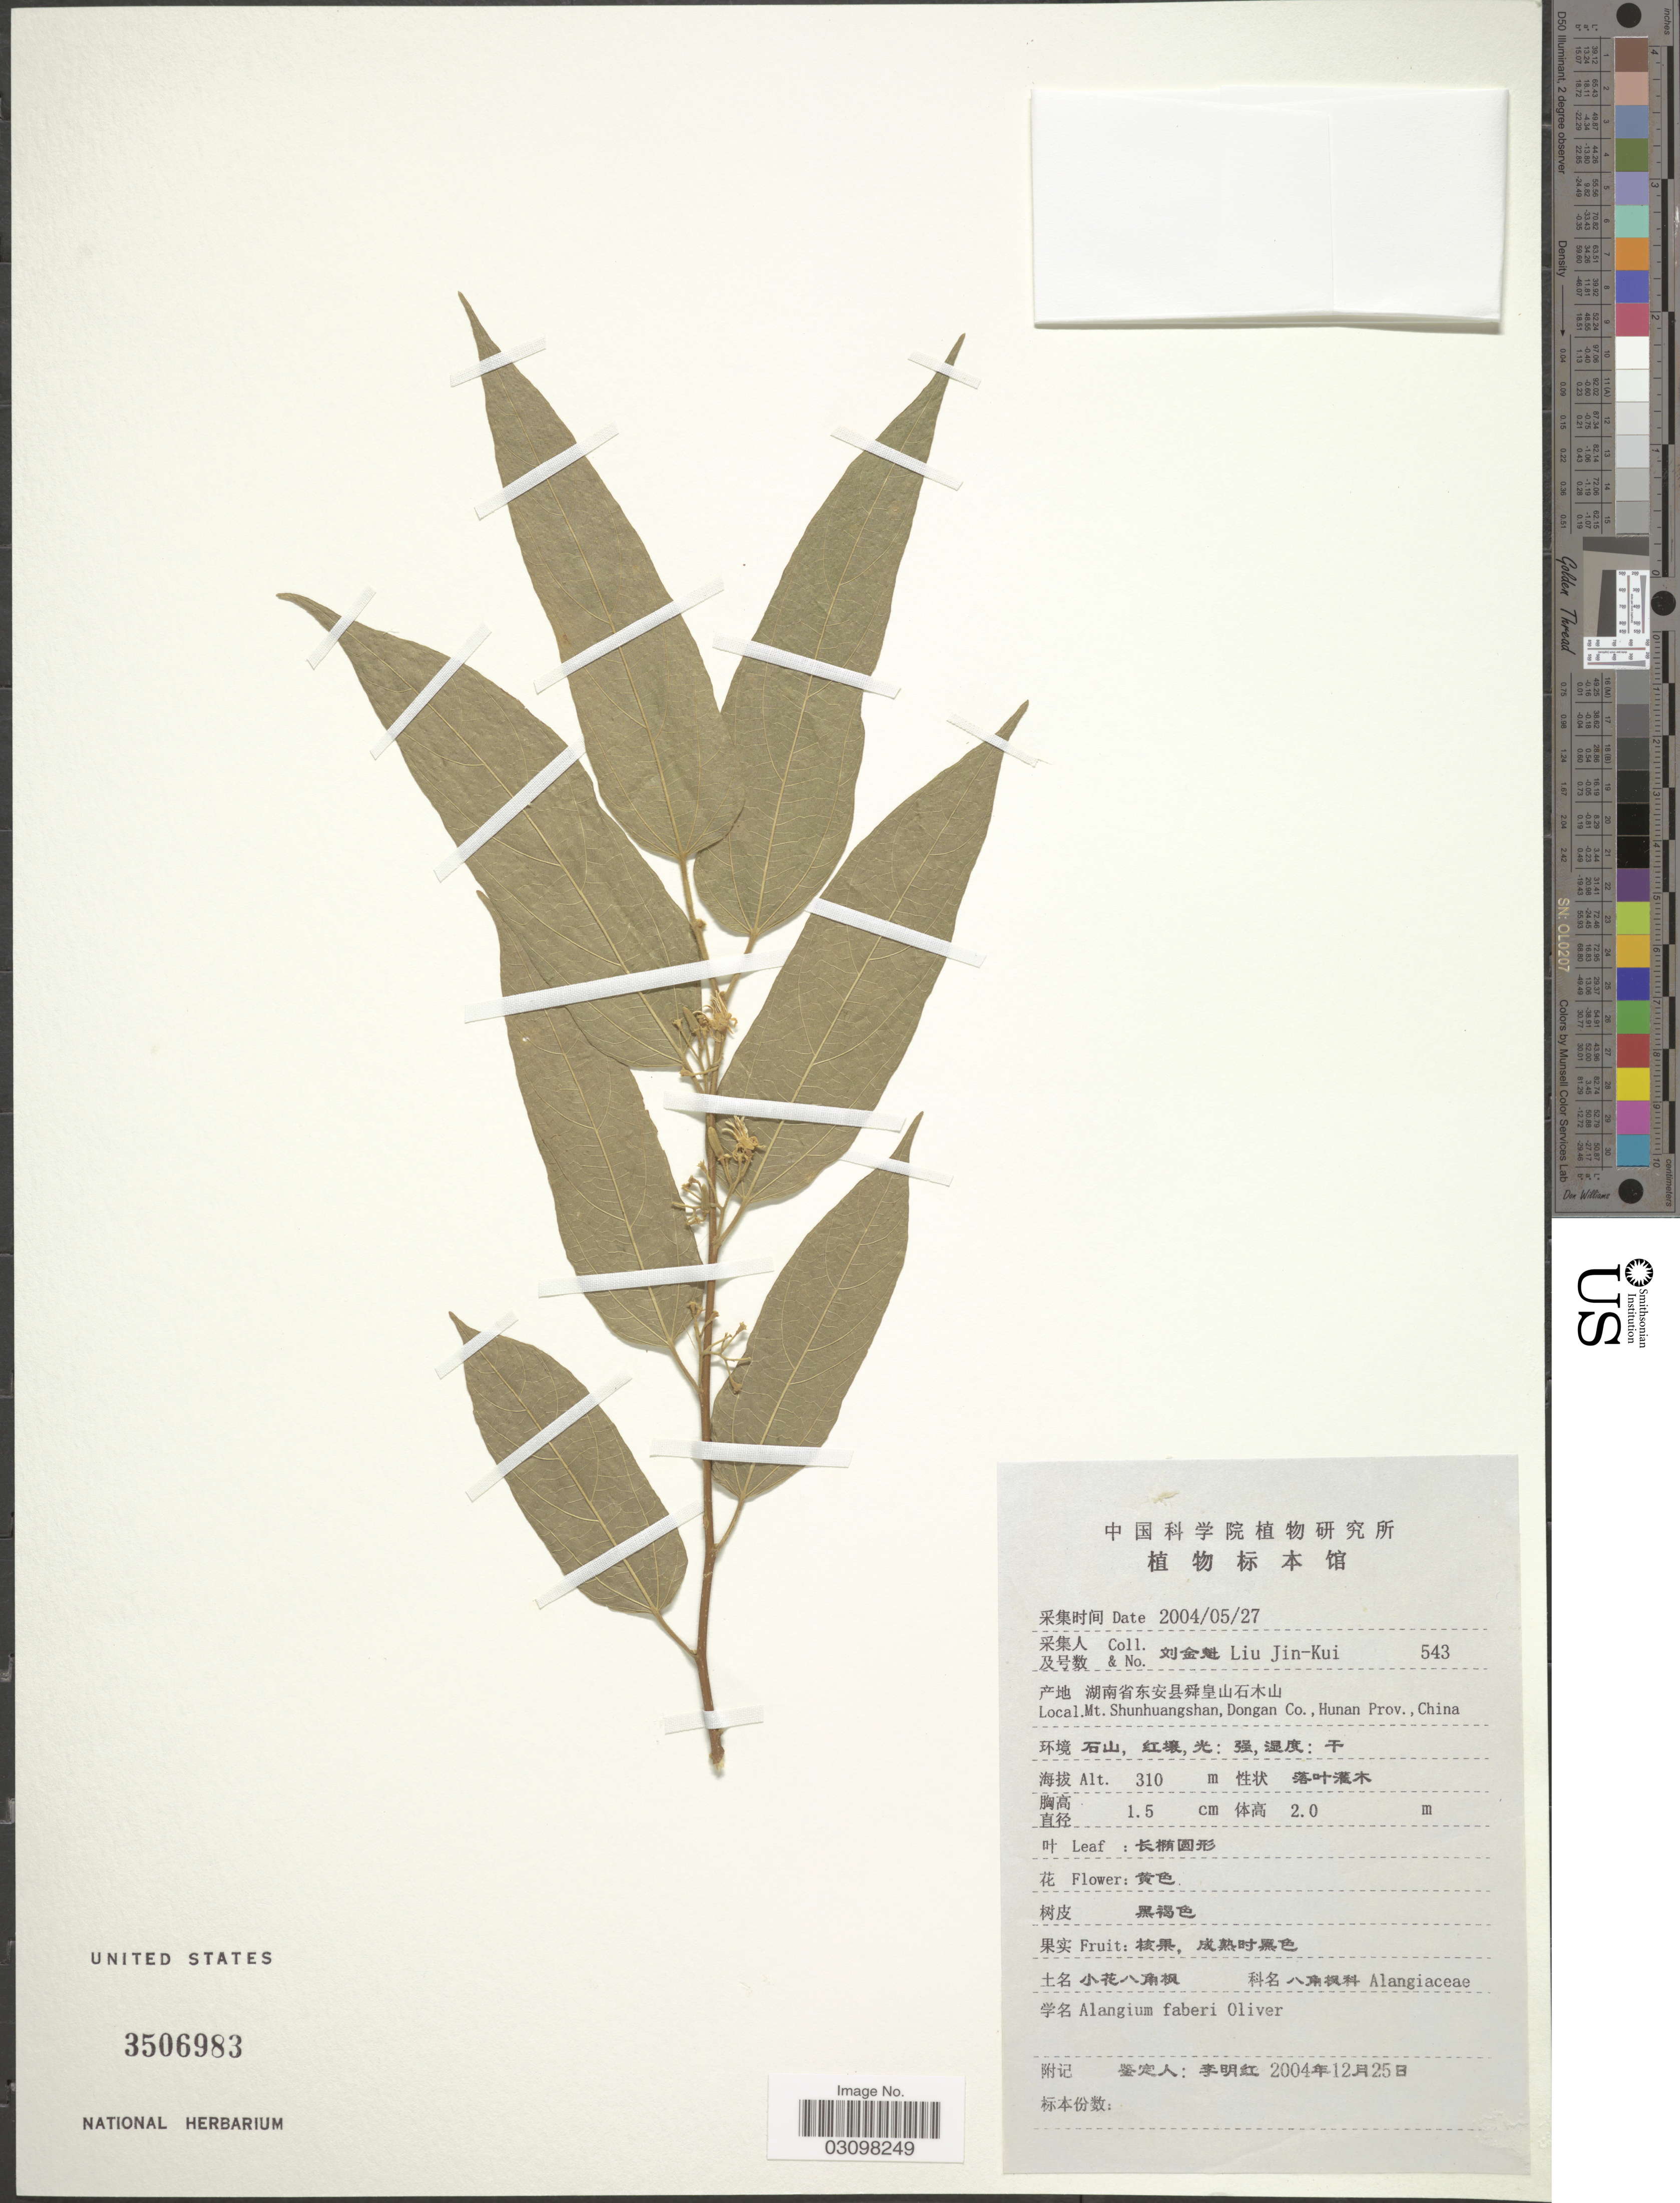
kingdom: Plantae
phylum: Tracheophyta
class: Magnoliopsida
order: Cornales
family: Cornaceae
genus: Alangium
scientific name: Alangium faberi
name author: Oliv.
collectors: Liu Jin-Kui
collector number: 543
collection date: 2004-05-27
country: China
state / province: Hunan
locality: Mt. Shunhuangshan, Dongan Co.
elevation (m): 310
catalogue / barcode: US 3506983